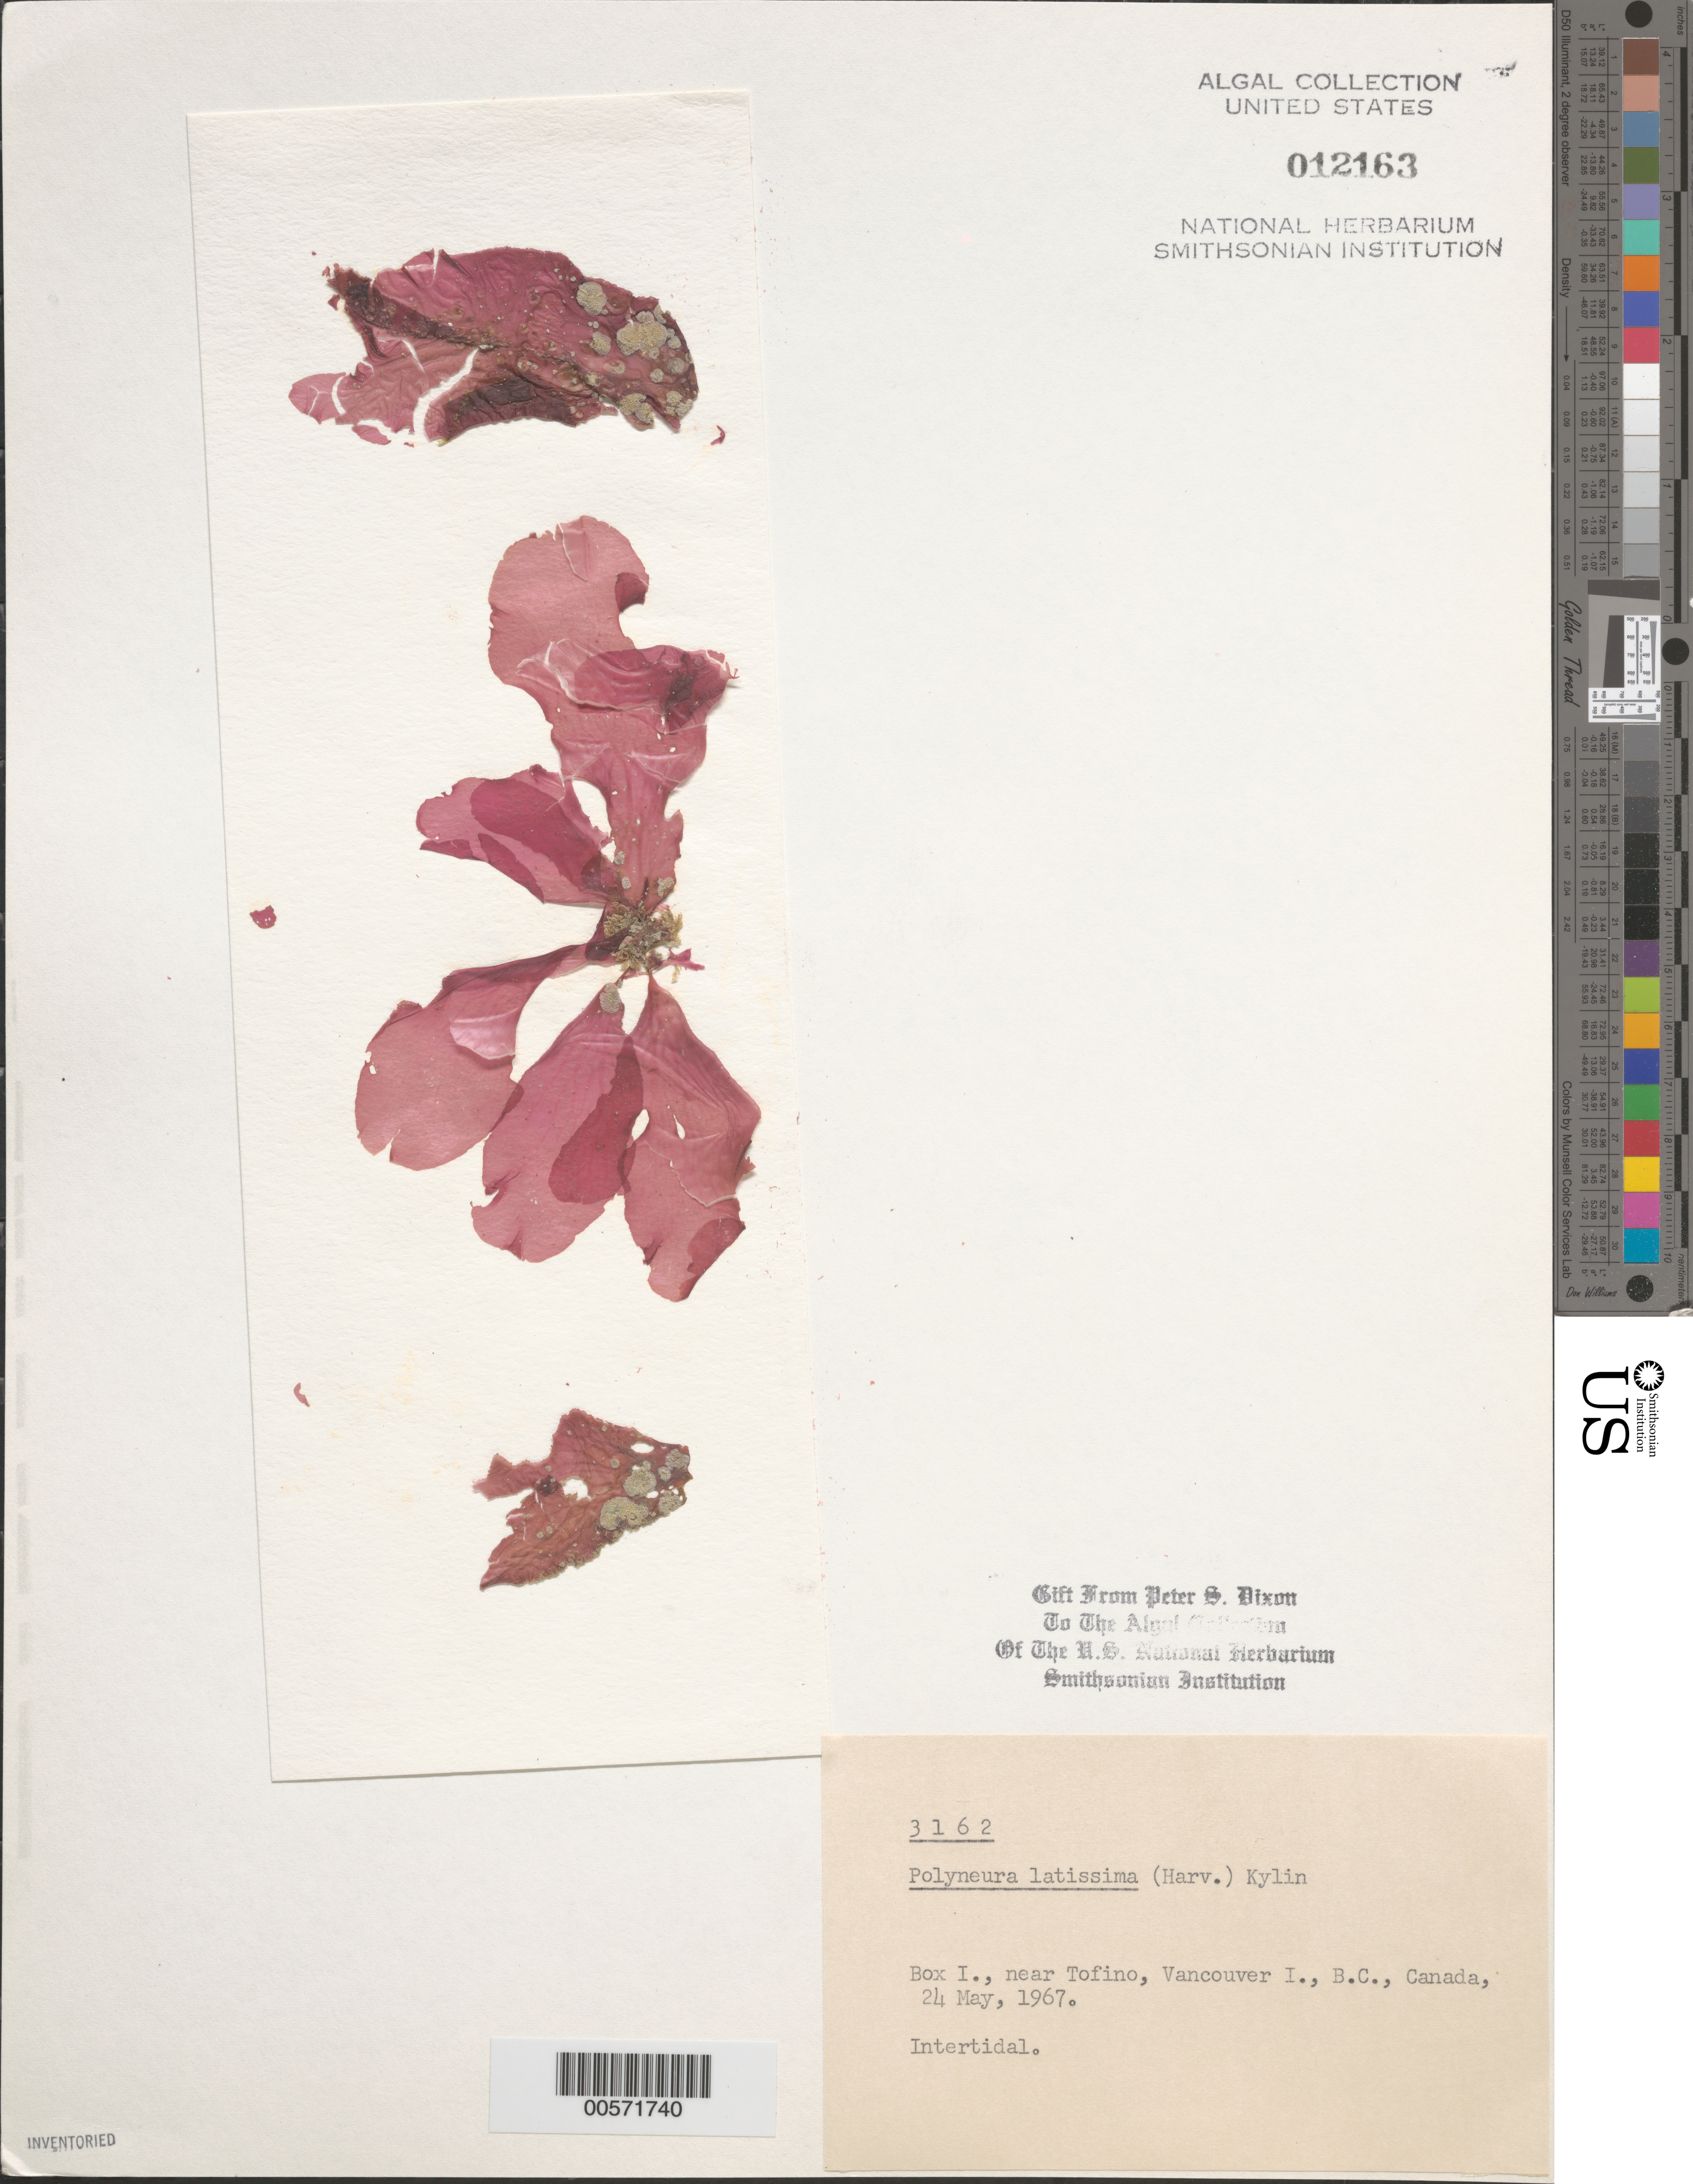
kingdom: Plantae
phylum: Rhodophyta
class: Florideophyceae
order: Ceramiales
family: Delesseriaceae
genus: Polyneura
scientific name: Polyneura latissima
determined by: Dixon, P. S.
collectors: P. S. Dixon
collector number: PSD 3162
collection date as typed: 24 May 1967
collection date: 1967-05-24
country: Canada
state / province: British Columbia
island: Box Island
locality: Near Tofino, Vancouver Island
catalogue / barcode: US 12163